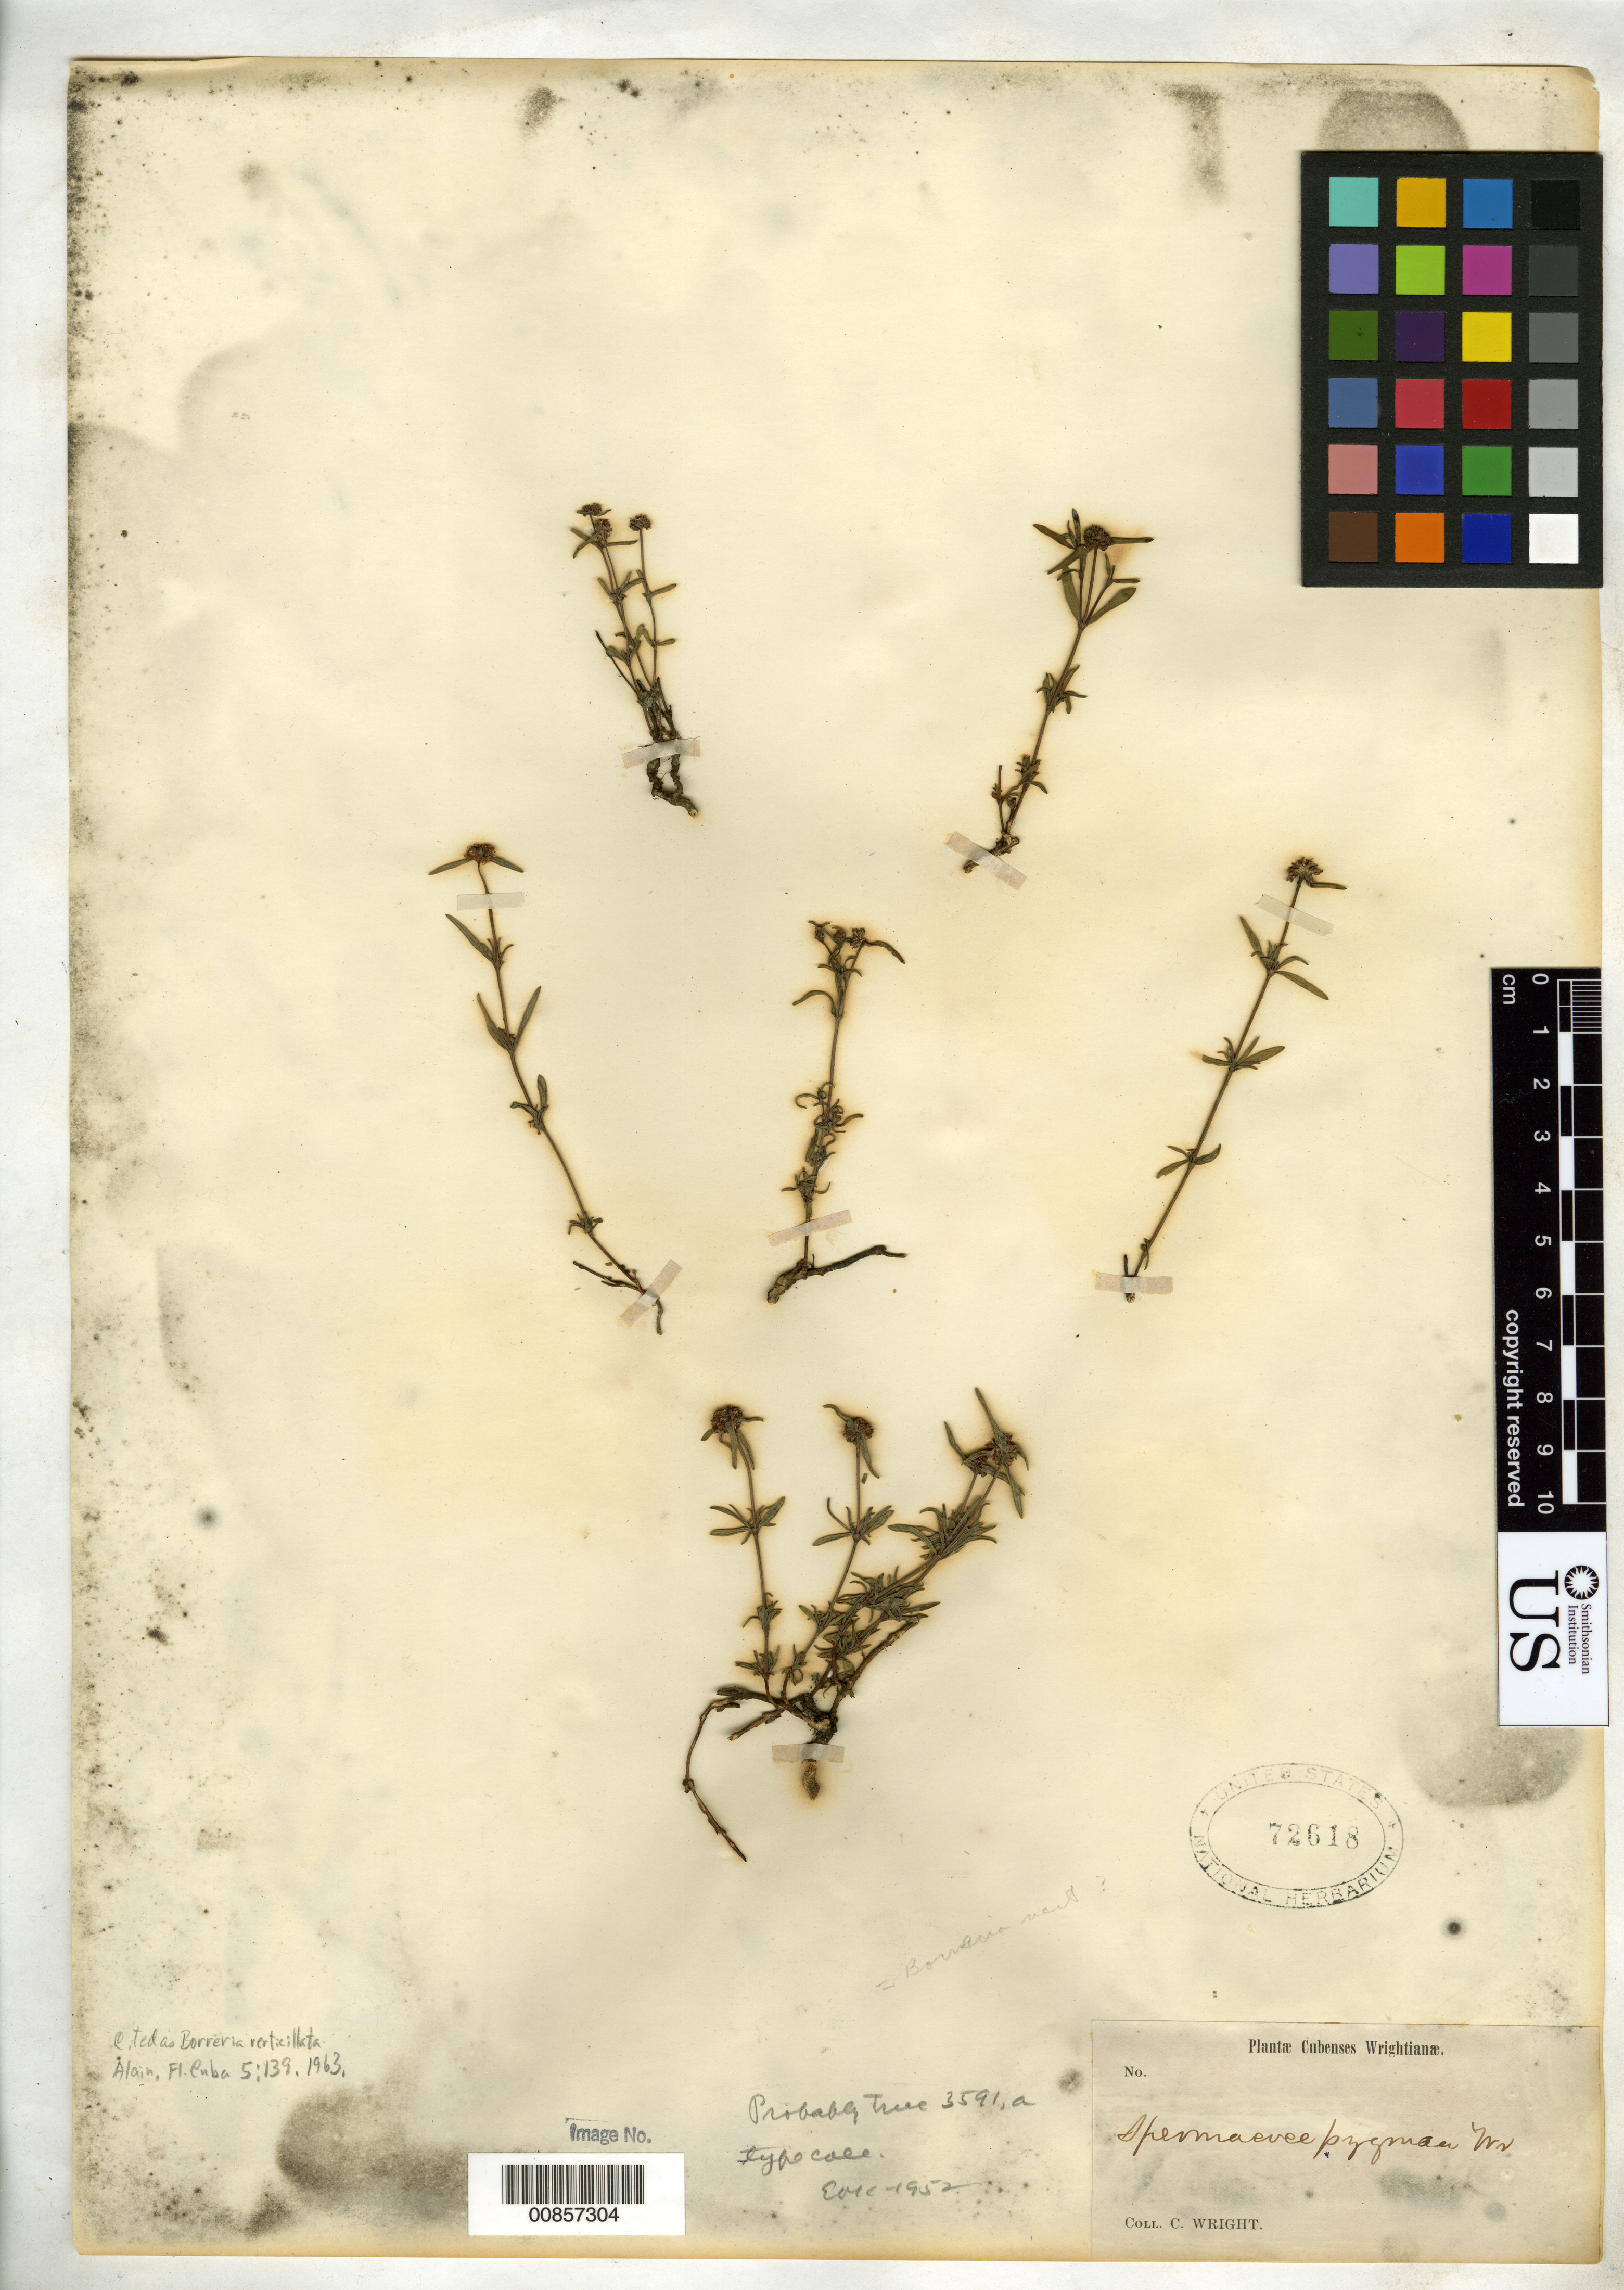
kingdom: Plantae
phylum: Tracheophyta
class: Magnoliopsida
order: Gentianales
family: Rubiaceae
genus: Spermacoce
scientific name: Spermacoce verticillata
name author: L.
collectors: C. Wright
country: Cuba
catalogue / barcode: US 72618-2